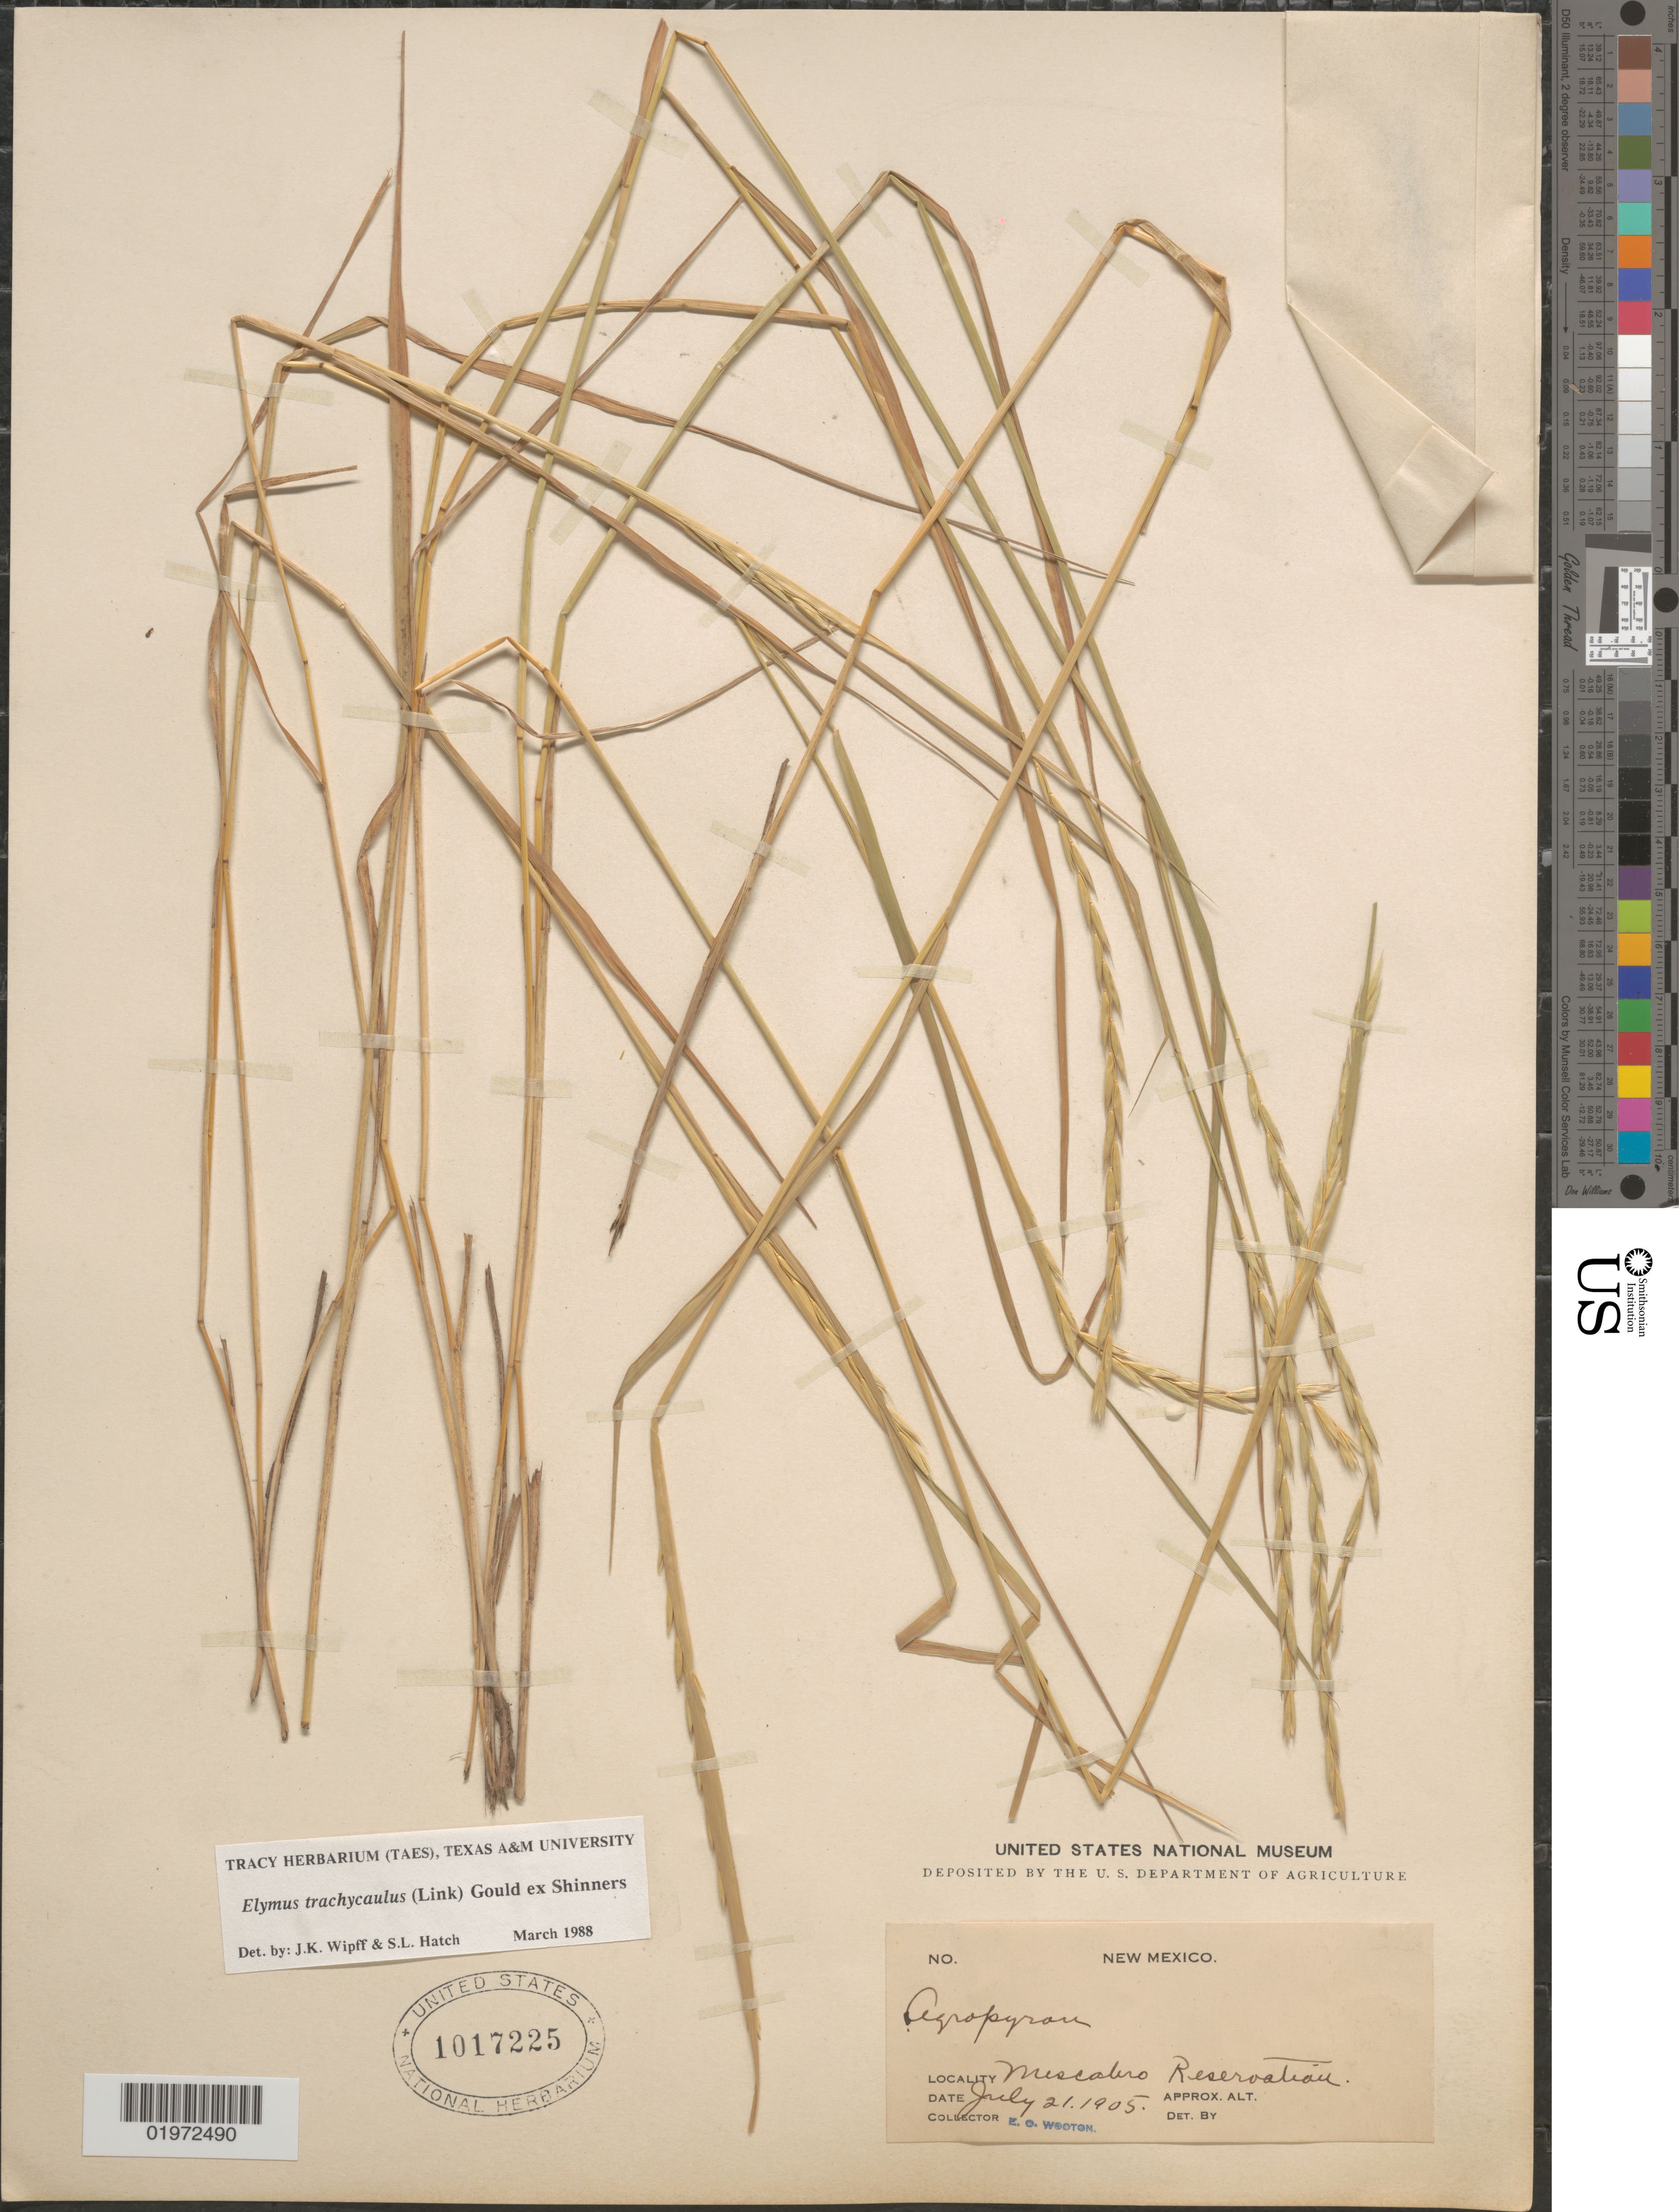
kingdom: Plantae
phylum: Tracheophyta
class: Liliopsida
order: Poales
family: Poaceae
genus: Elymus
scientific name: Elymus trachycaulus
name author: (Link) Gould ex Shinners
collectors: E. O. Wooton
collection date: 1905-07-21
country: United States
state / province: New Mexico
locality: Mescalero Reservation.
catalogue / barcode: US 1017225